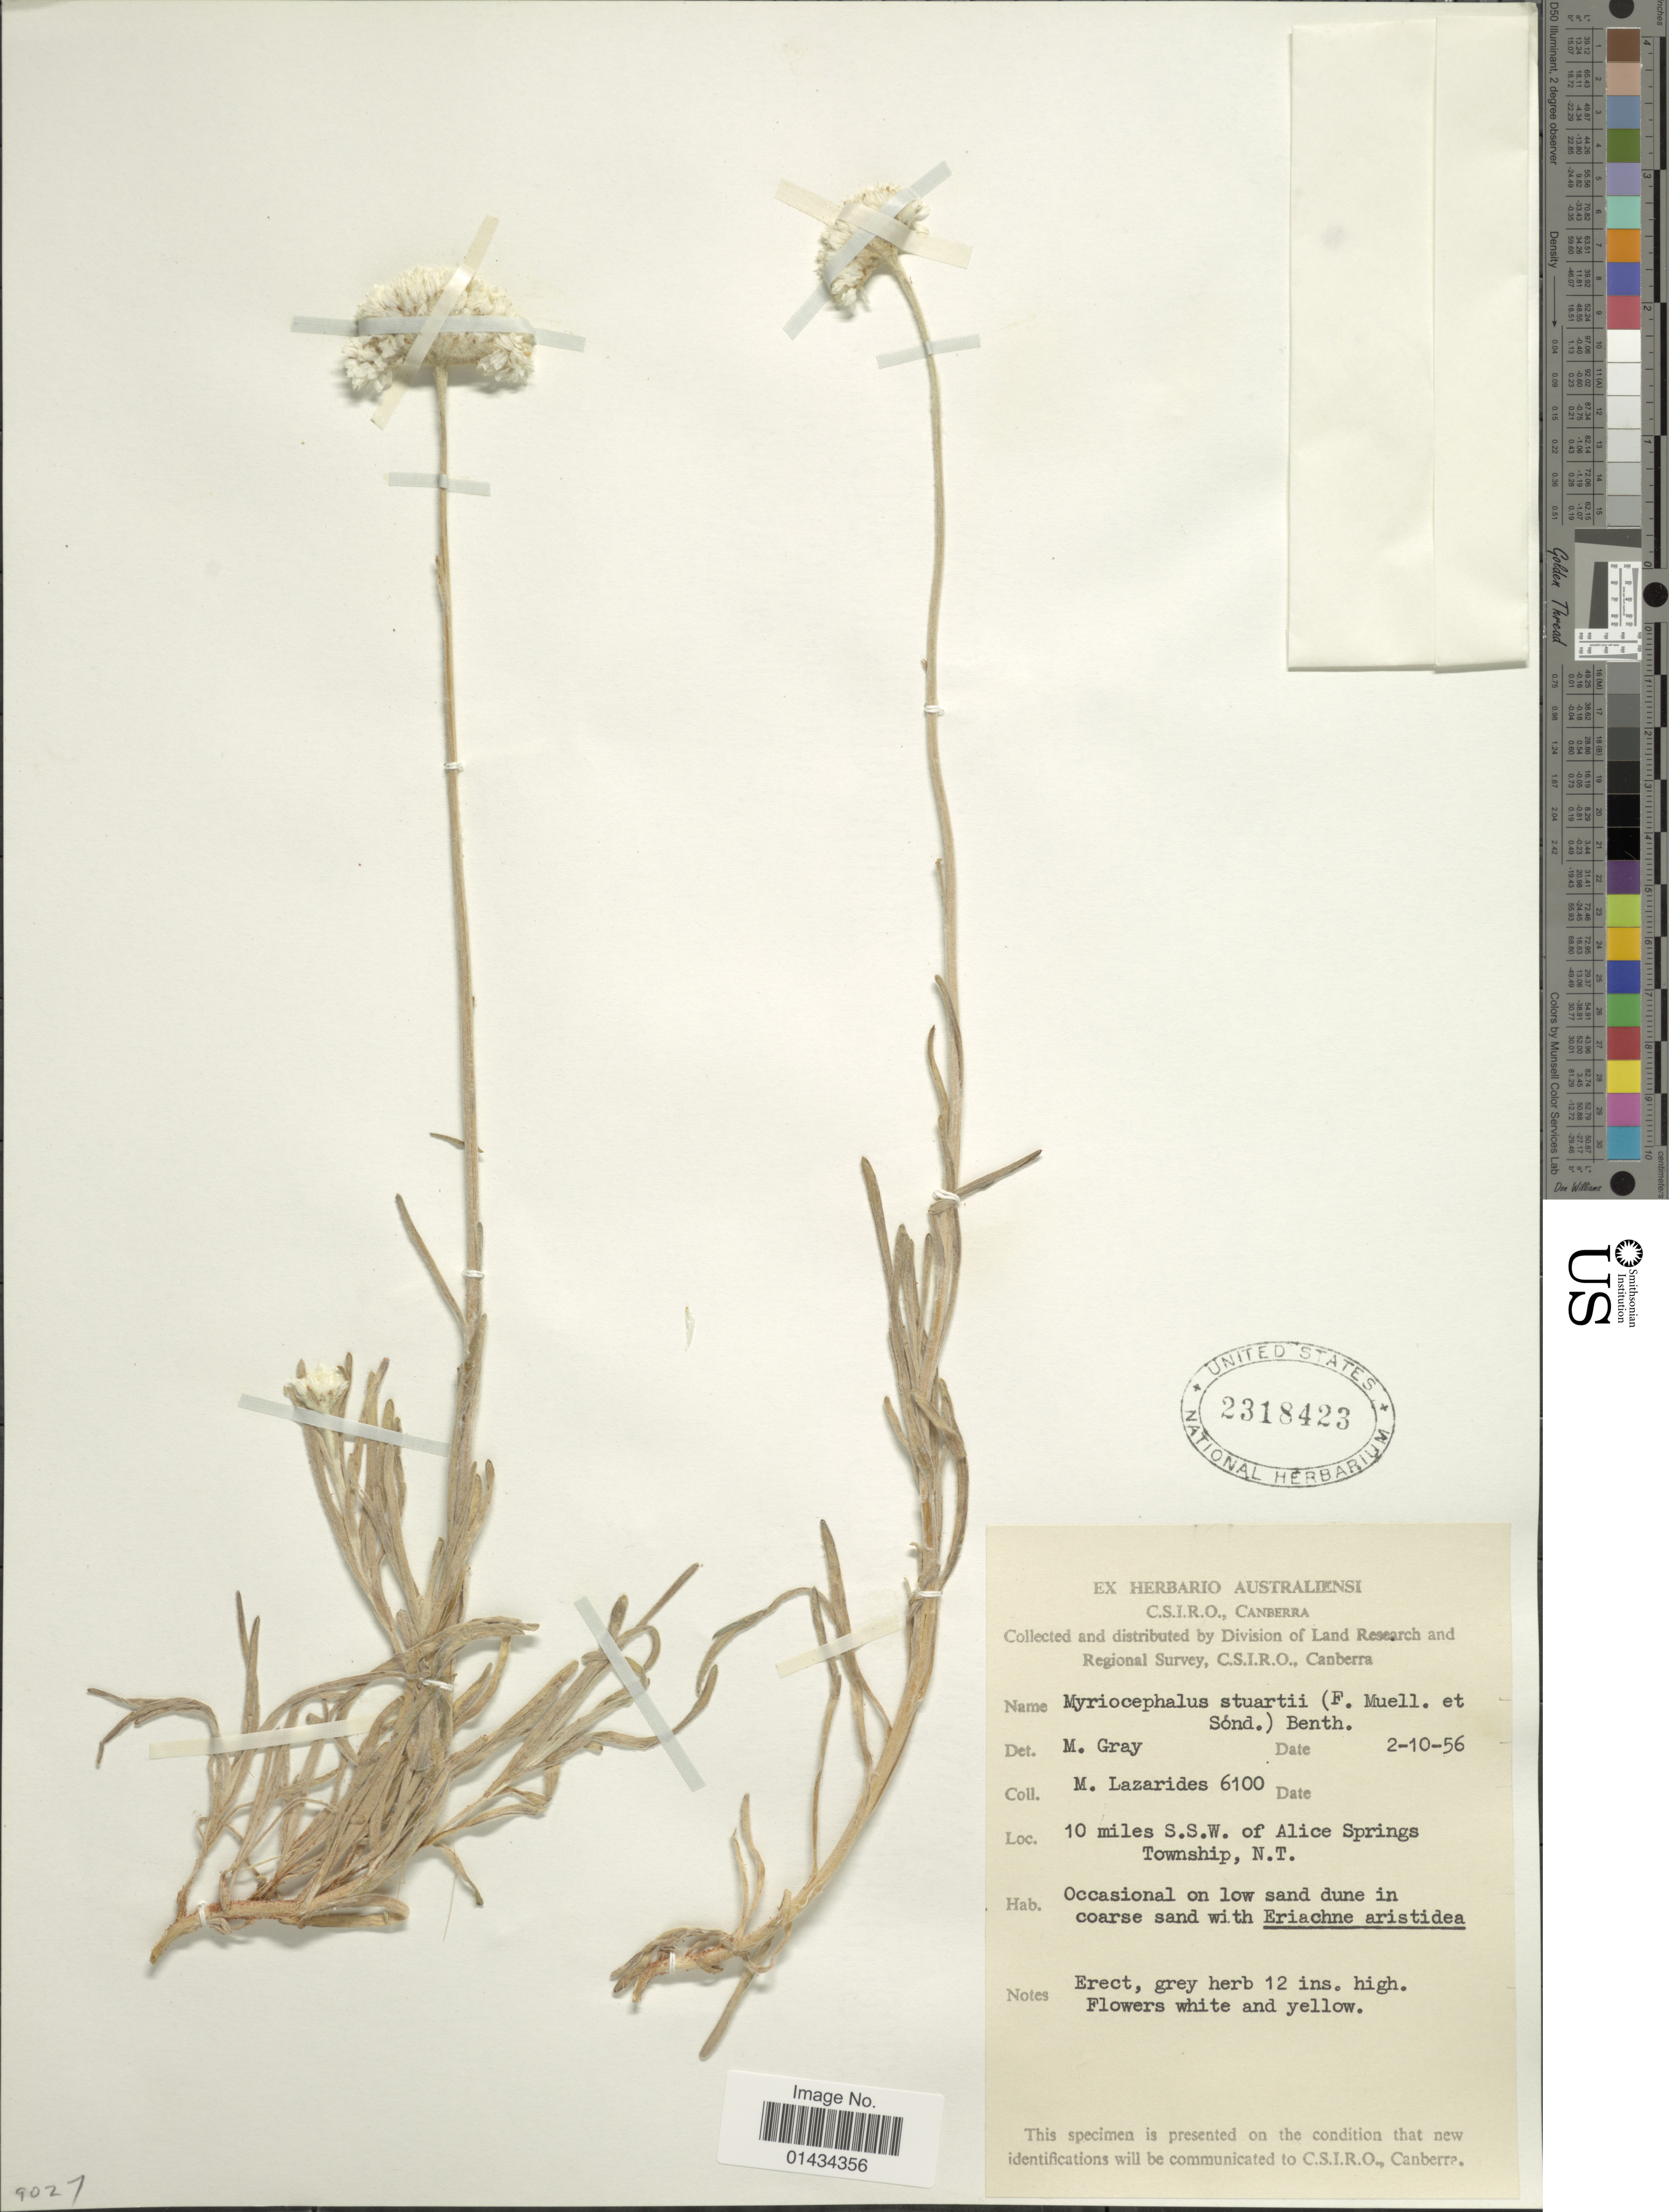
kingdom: Plantae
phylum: Tracheophyta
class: Magnoliopsida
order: Asterales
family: Asteraceae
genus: Myriocephalus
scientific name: Myriocephalus stuartii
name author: Benth.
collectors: M. Lazarides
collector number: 6100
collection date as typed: Transcribed d/m/y: 2/10/56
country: Australia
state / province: Northern Territory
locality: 10 miles S.S.W. of Alice Springs Township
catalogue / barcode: US 2318423